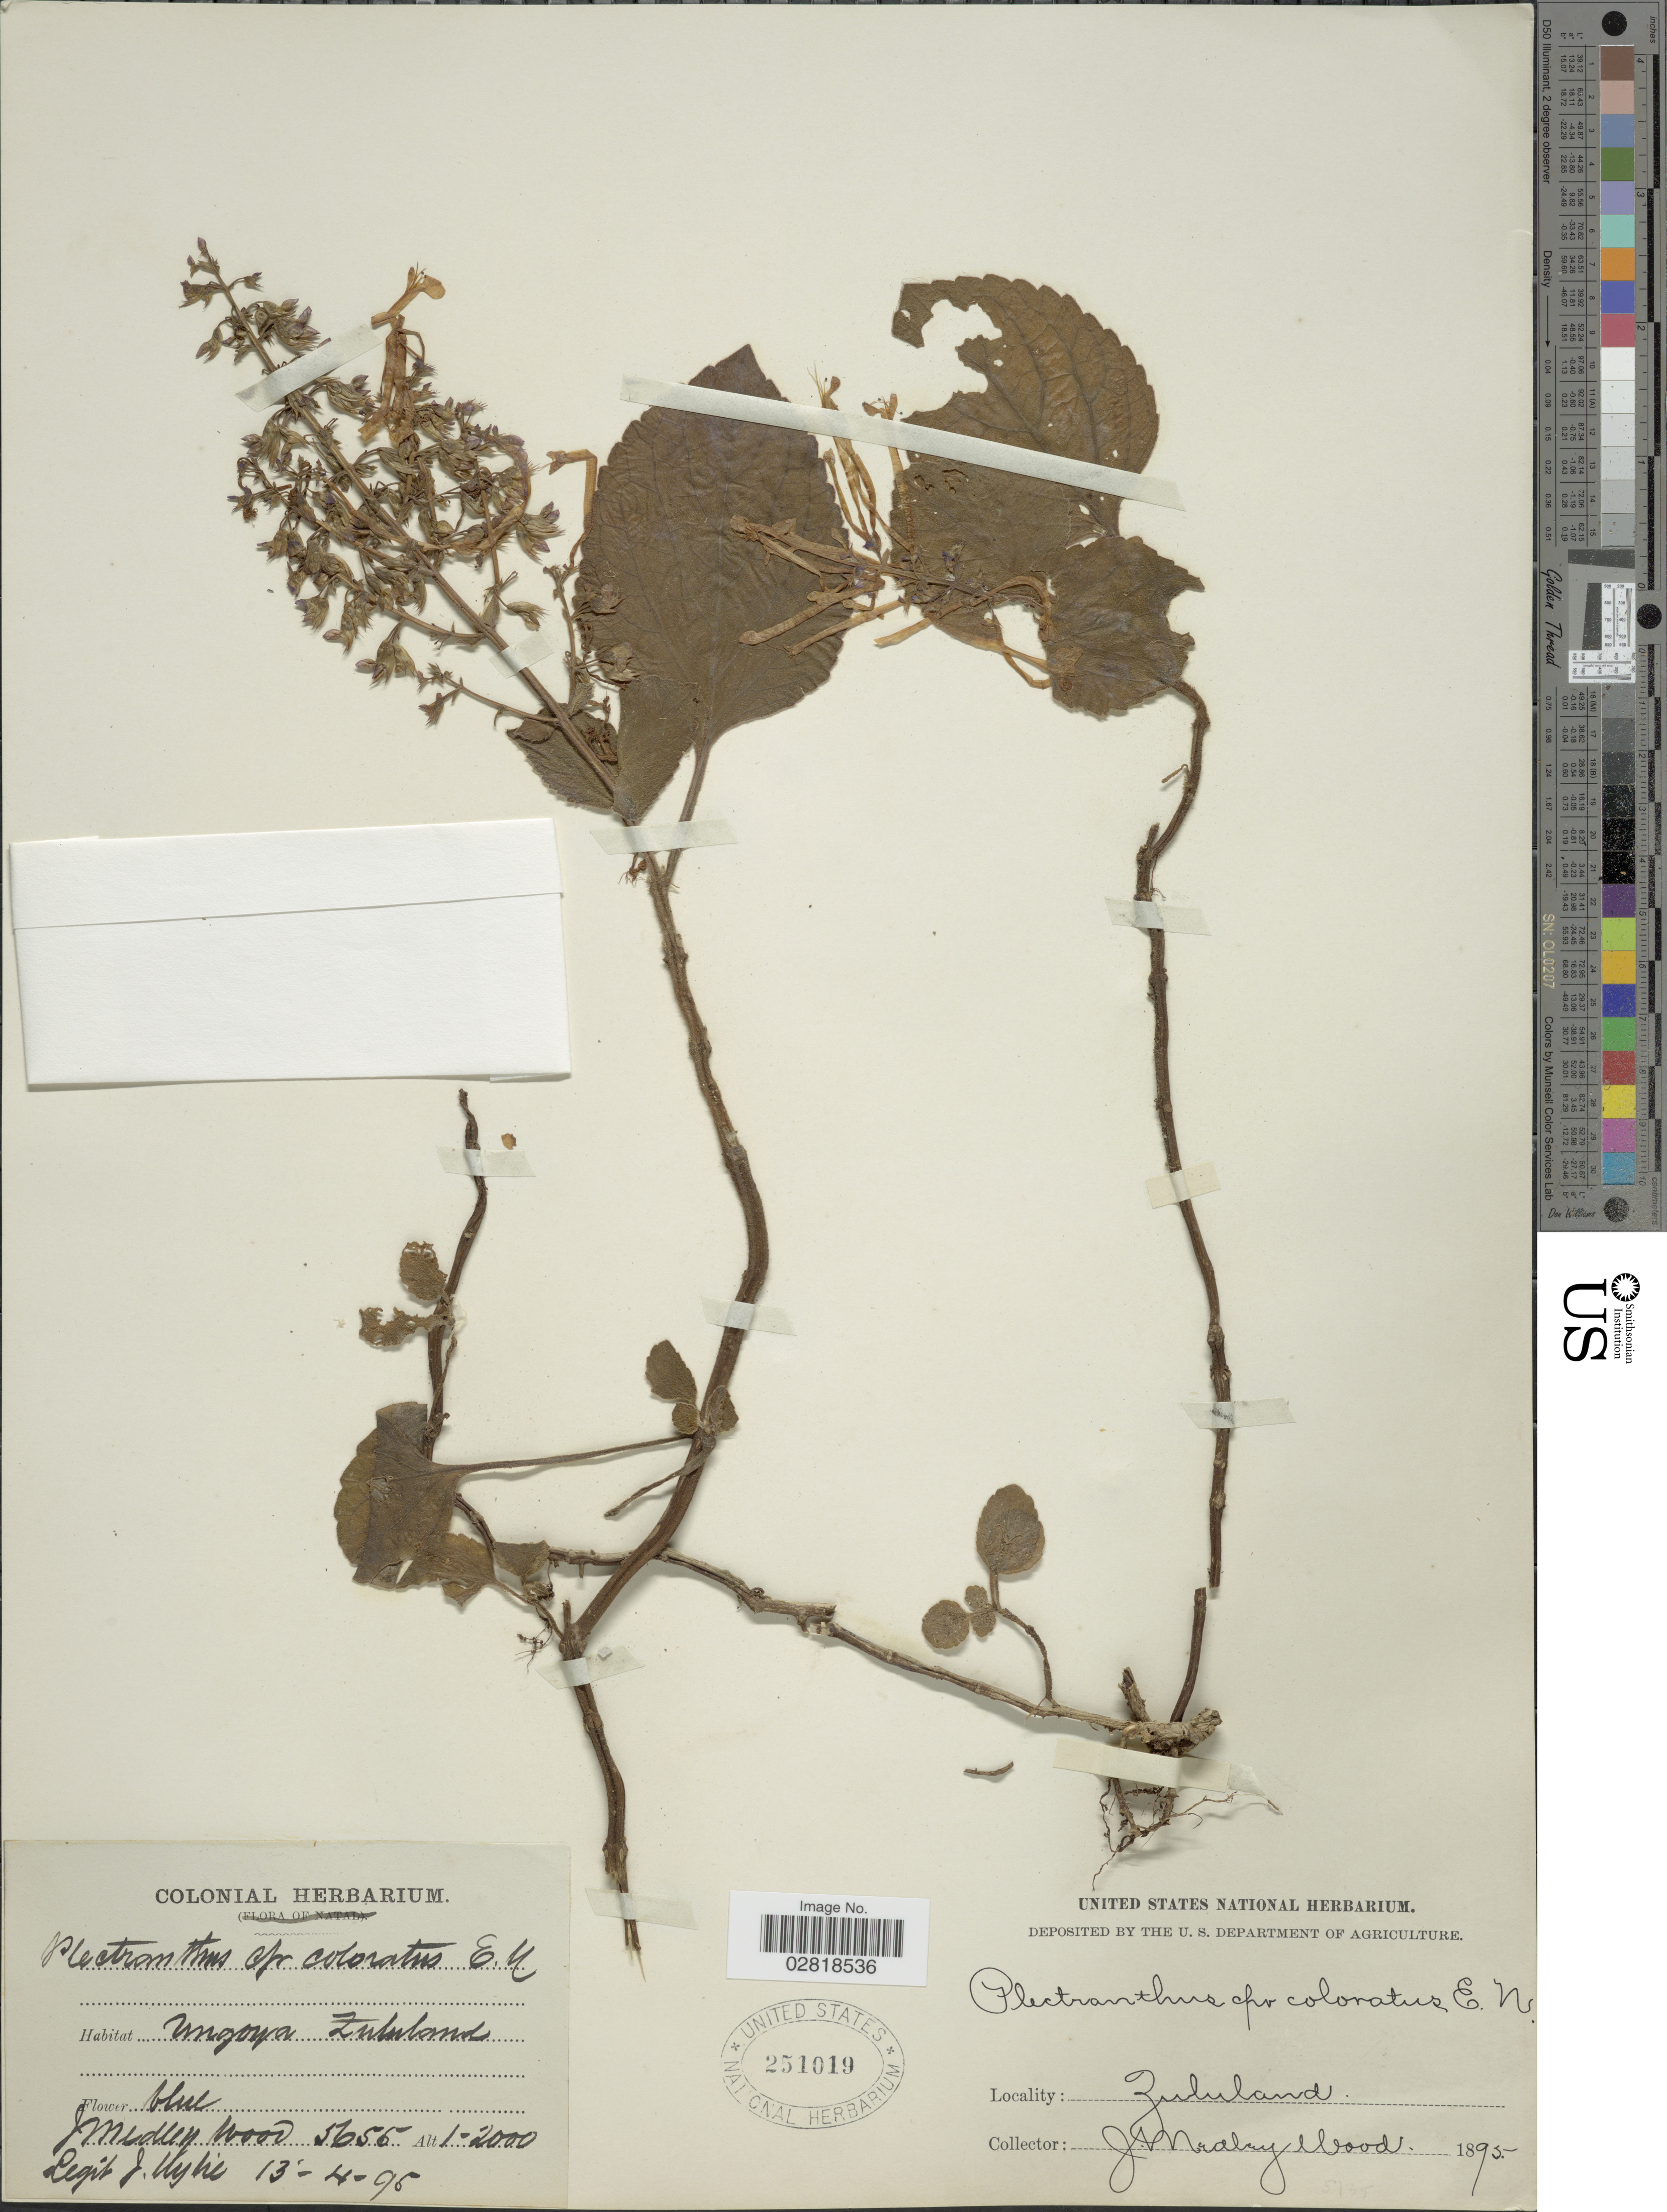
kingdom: Plantae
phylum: Tracheophyta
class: Magnoliopsida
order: Lamiales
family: Lamiaceae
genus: Plectranthus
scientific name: Plectranthus coloratus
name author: D. Don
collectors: J. Medley Wood & J. Kylie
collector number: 5655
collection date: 1895-04-13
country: South Africa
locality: Ungoya Zululand.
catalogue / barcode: US 251019